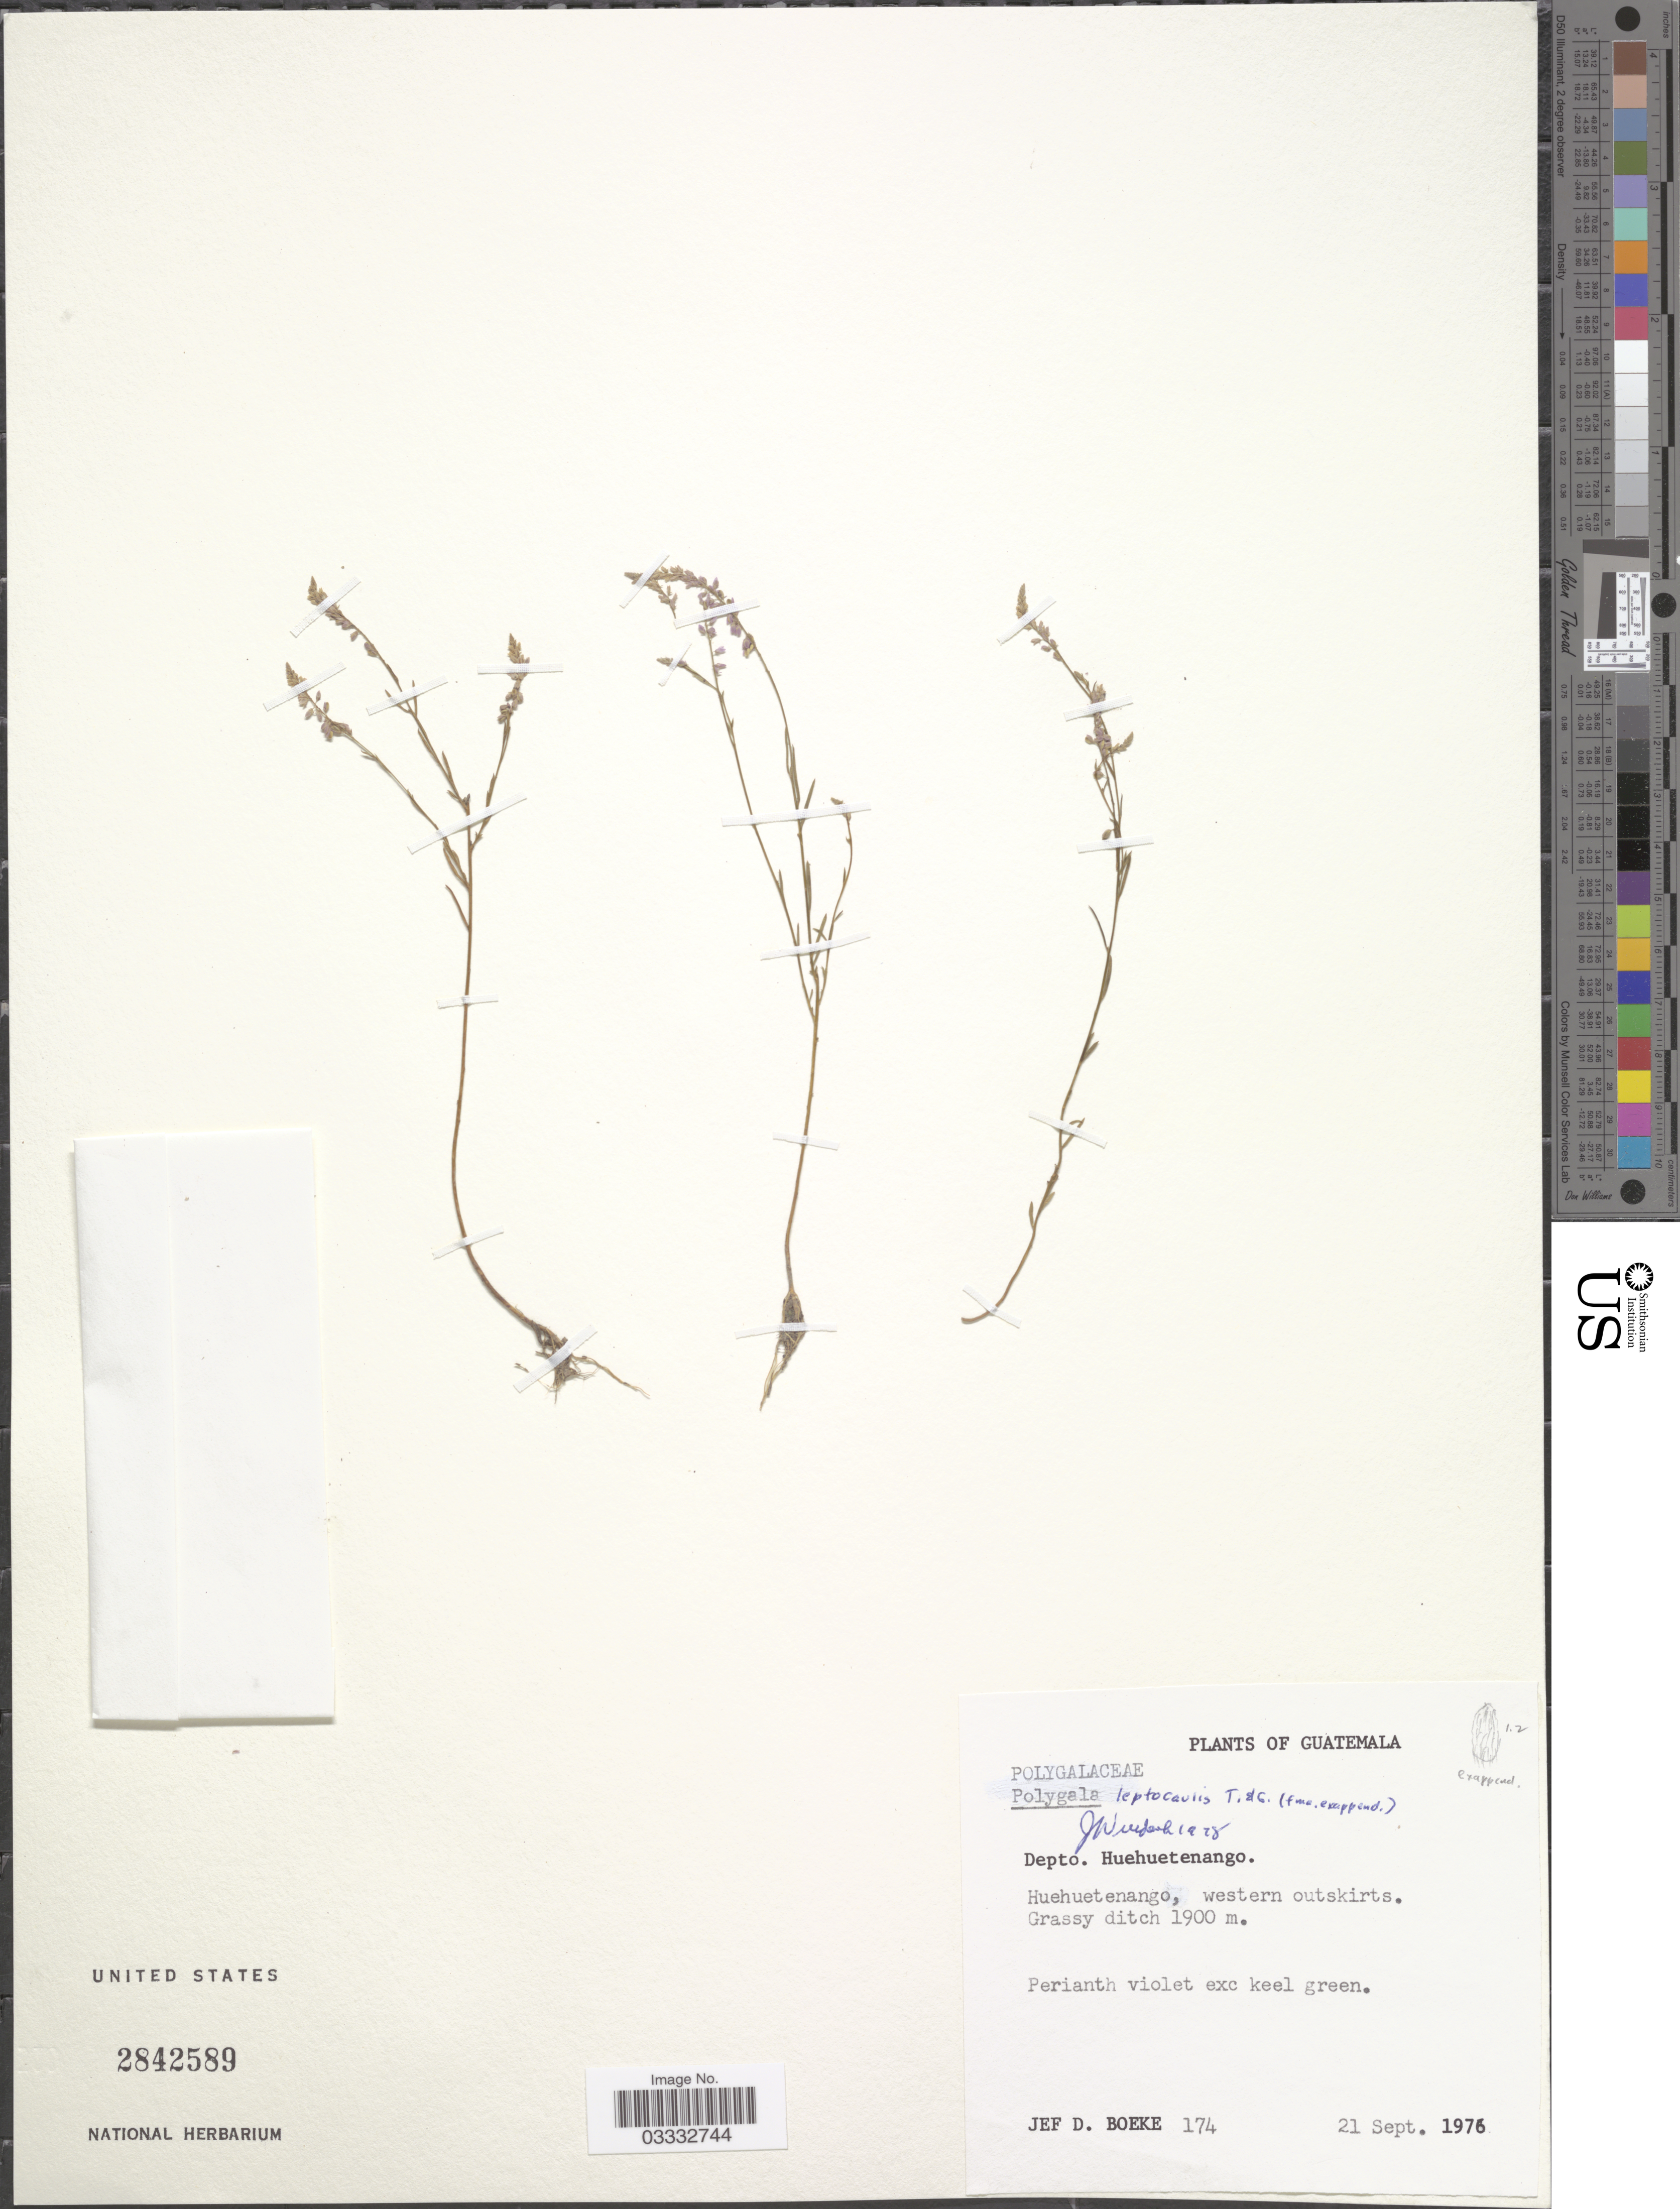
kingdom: Plantae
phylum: Tracheophyta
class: Magnoliopsida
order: Fabales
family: Polygalaceae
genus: Polygala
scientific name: Polygala leptocaulis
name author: Torr. & A. Gray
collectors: J. Boeke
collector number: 174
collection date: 1976-09-21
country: Guatemala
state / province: Huehuetenango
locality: Depto. Huehuetenango. Huehuetenango, western outskirts.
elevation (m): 1900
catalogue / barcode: US 2842589